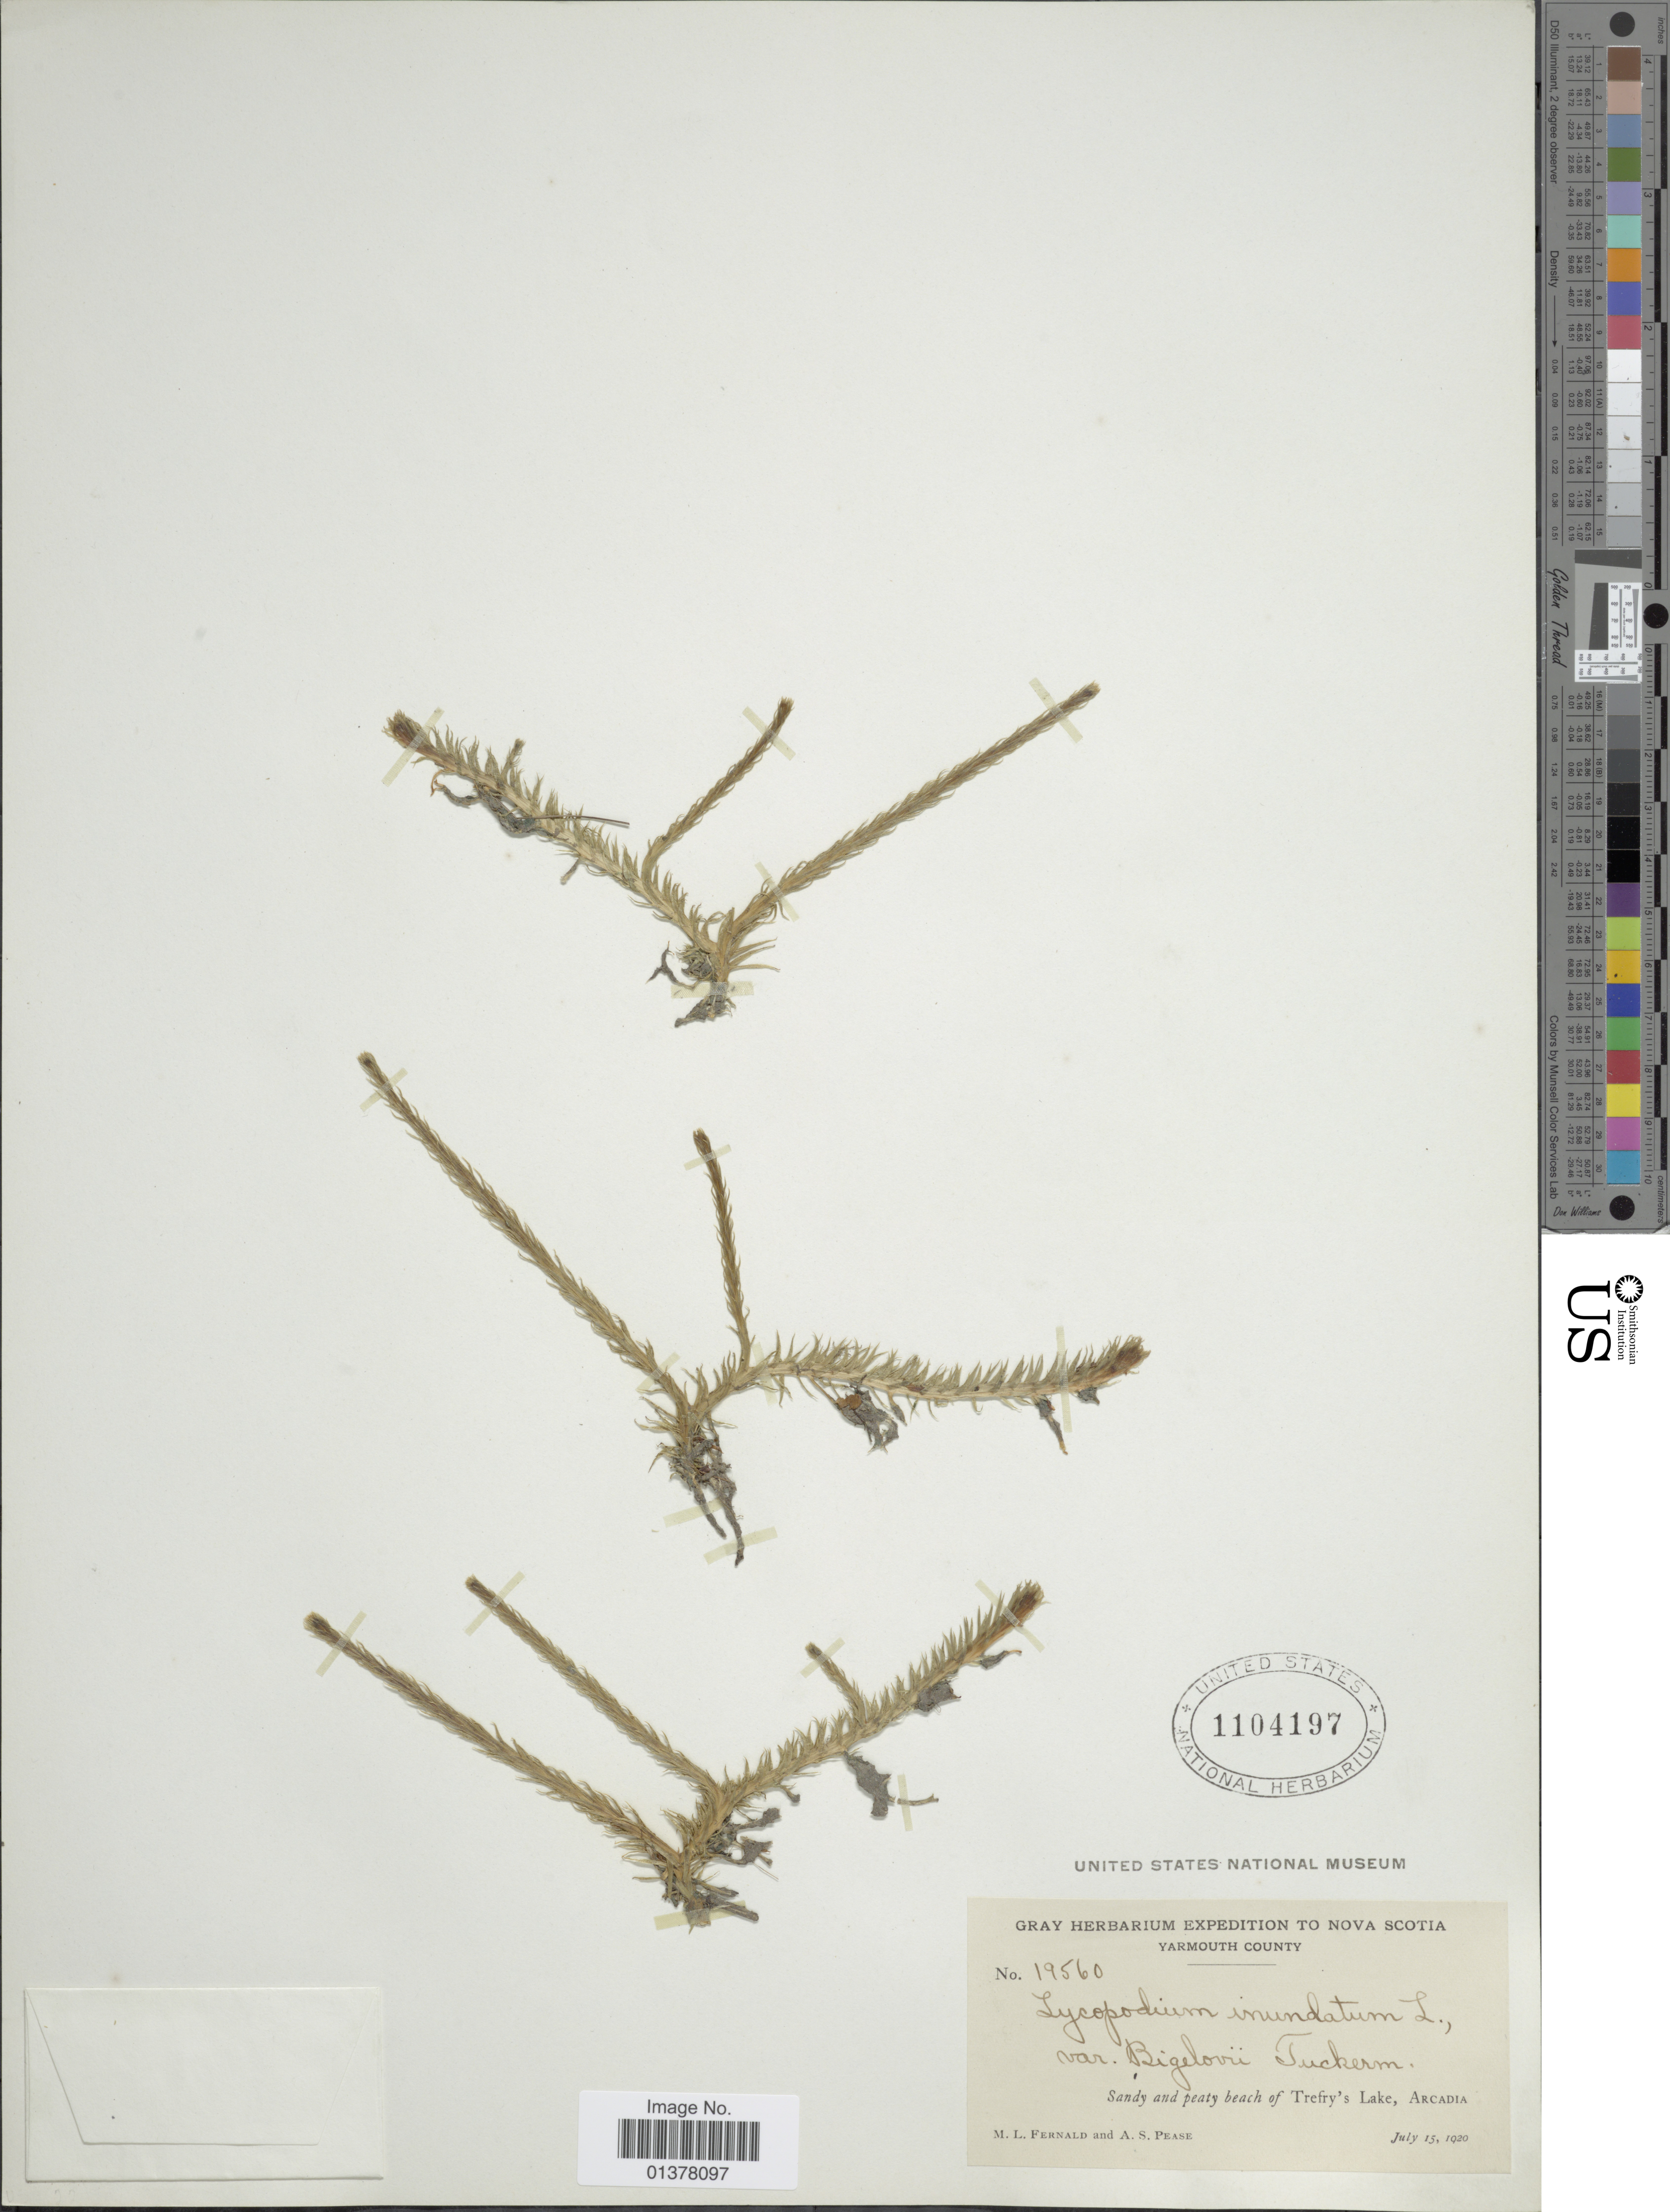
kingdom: Plantae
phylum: Tracheophyta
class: Lycopodiopsida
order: Lycopodiales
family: Lycopodiaceae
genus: Lycopodiella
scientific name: Lycopodiella appressa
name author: (Chapm.) Cranfill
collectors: M. L. Fernald & A. S. Pease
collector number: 19560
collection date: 1920-07-15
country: Canada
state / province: Nova Scotia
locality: Sandy and peaty beach of Trefry'Lake, Arcadia, Yarmouth County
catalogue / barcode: US 1104197